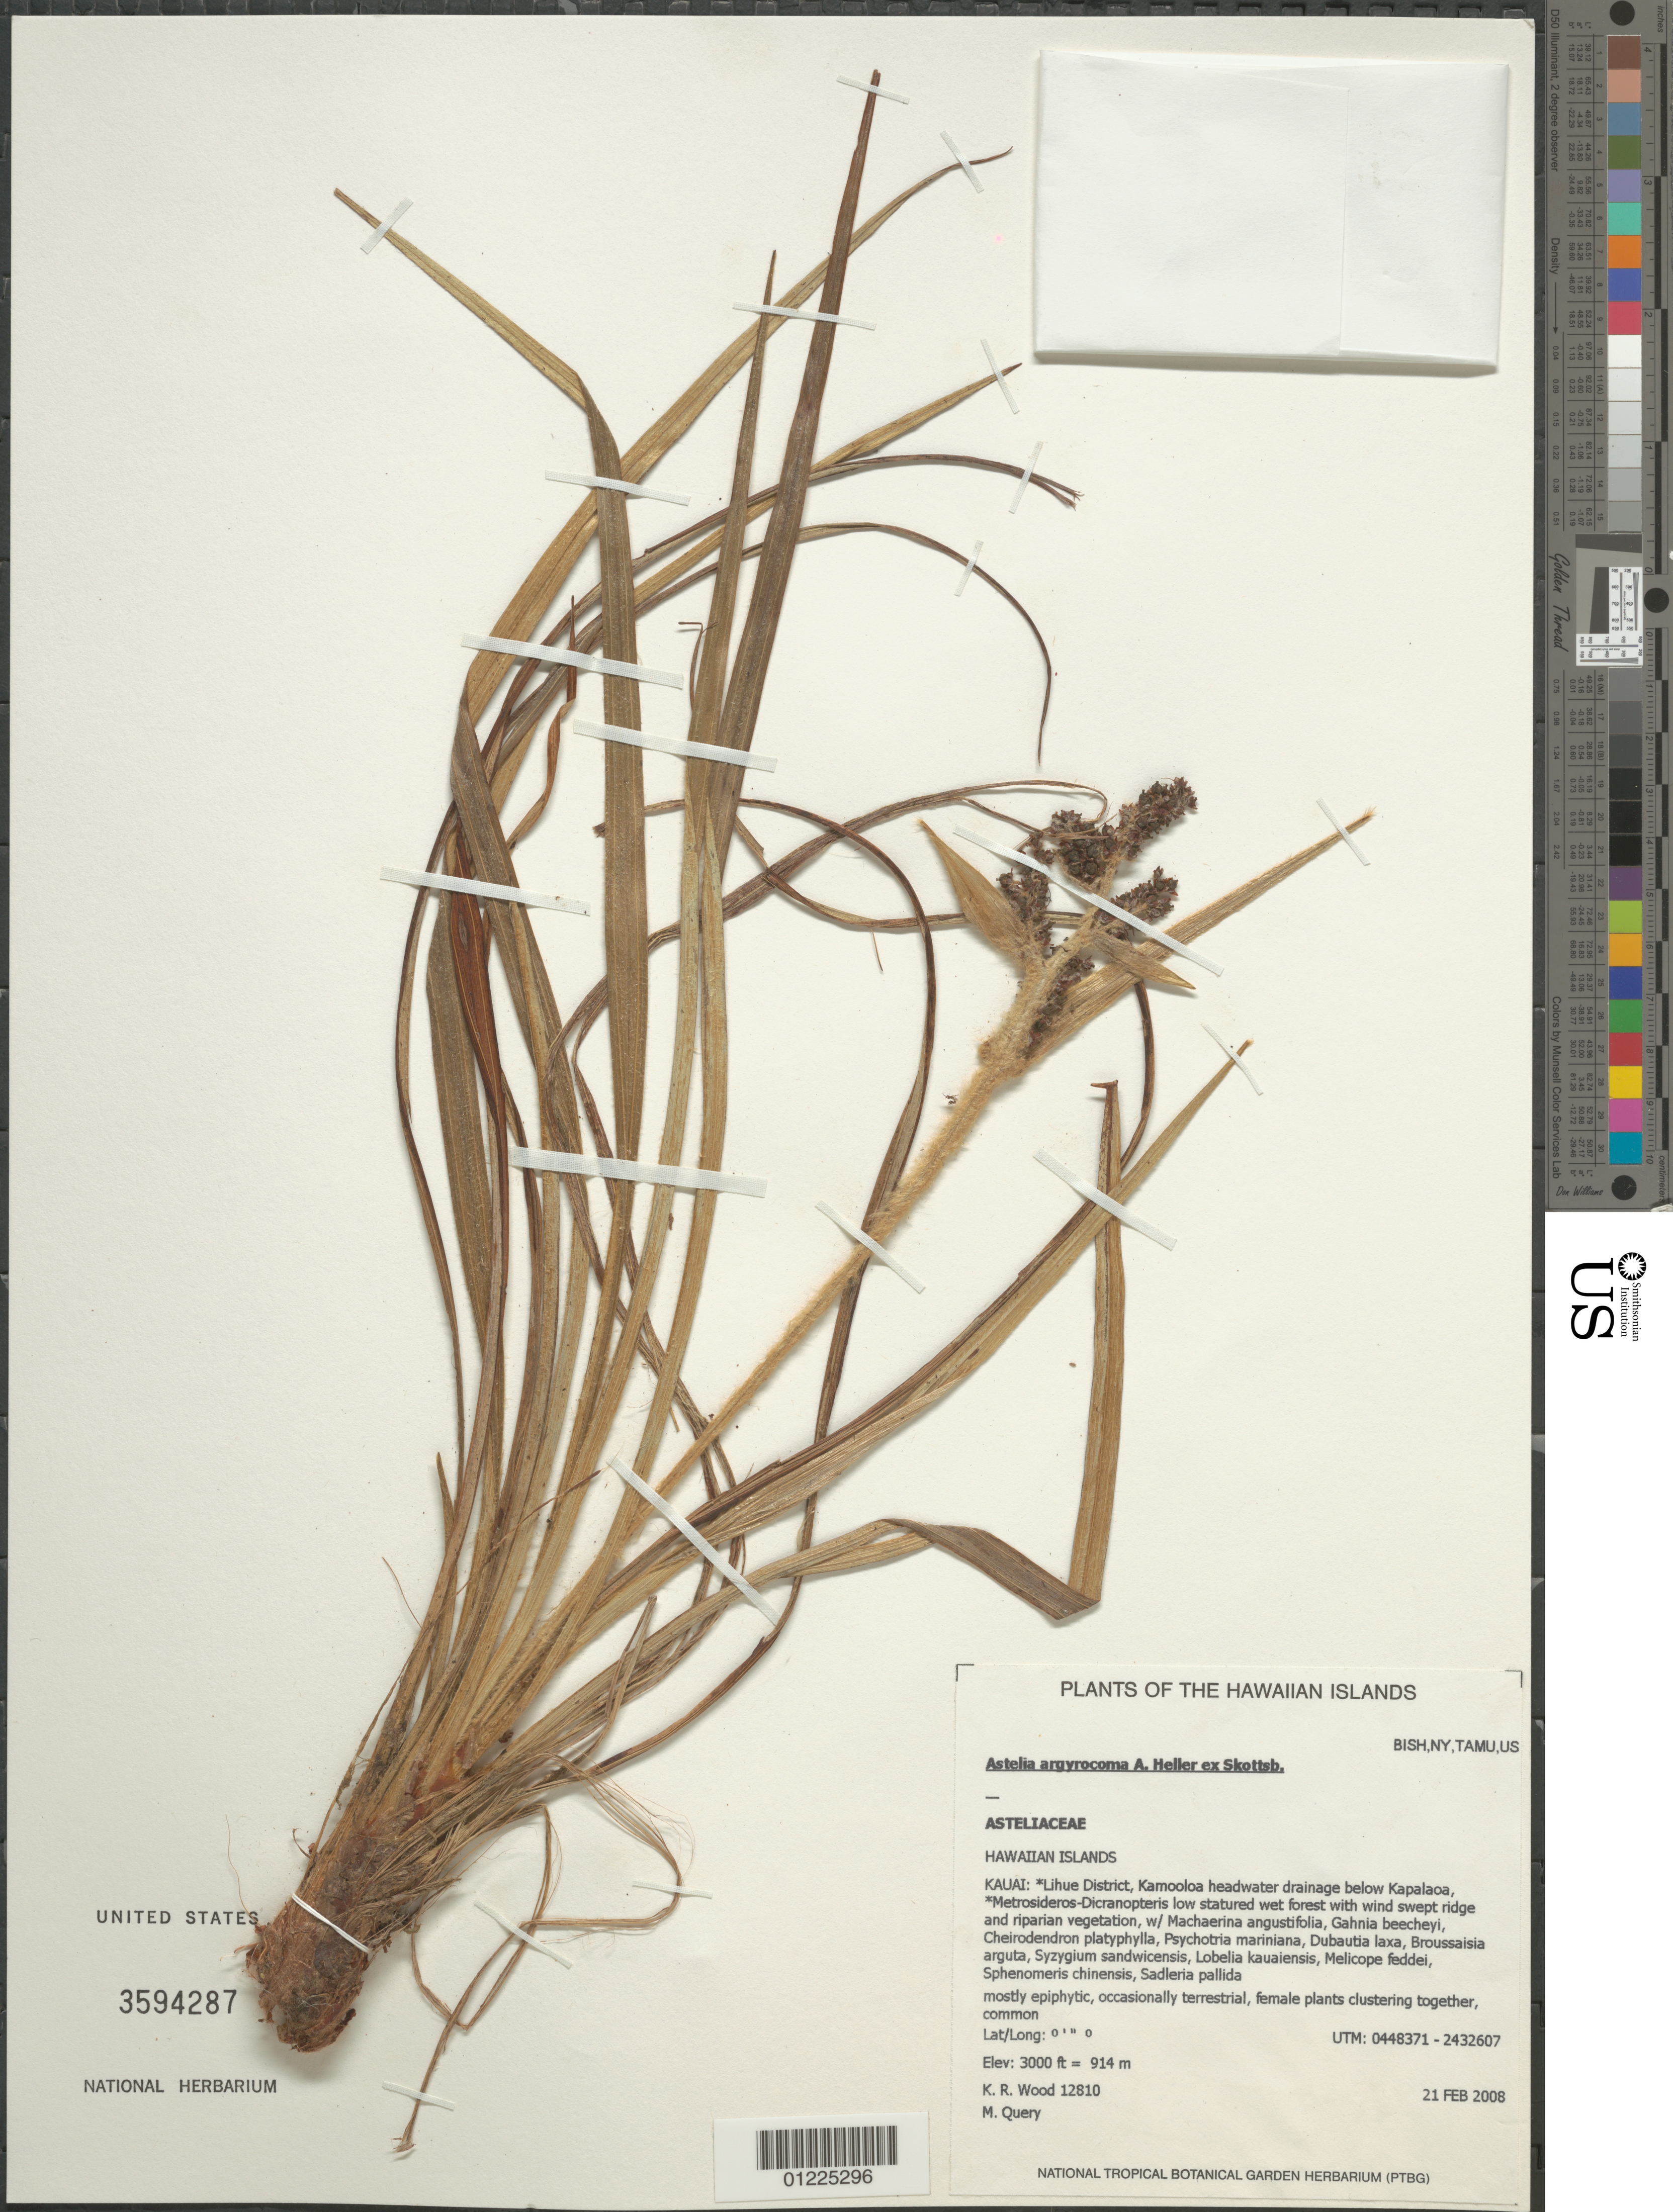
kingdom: Plantae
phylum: Tracheophyta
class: Liliopsida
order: Asparagales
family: Asteliaceae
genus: Astelia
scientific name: Astelia argyrocoma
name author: A. Heller ex Skottsb.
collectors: K. R. Wood & M. Query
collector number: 12810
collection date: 2008-02-21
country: United States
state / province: Hawaii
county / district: Kauai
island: Kaua'i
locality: Lihue District, Kamooloa headwater drainage below Kapalaoa.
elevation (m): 914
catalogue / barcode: US 3594287